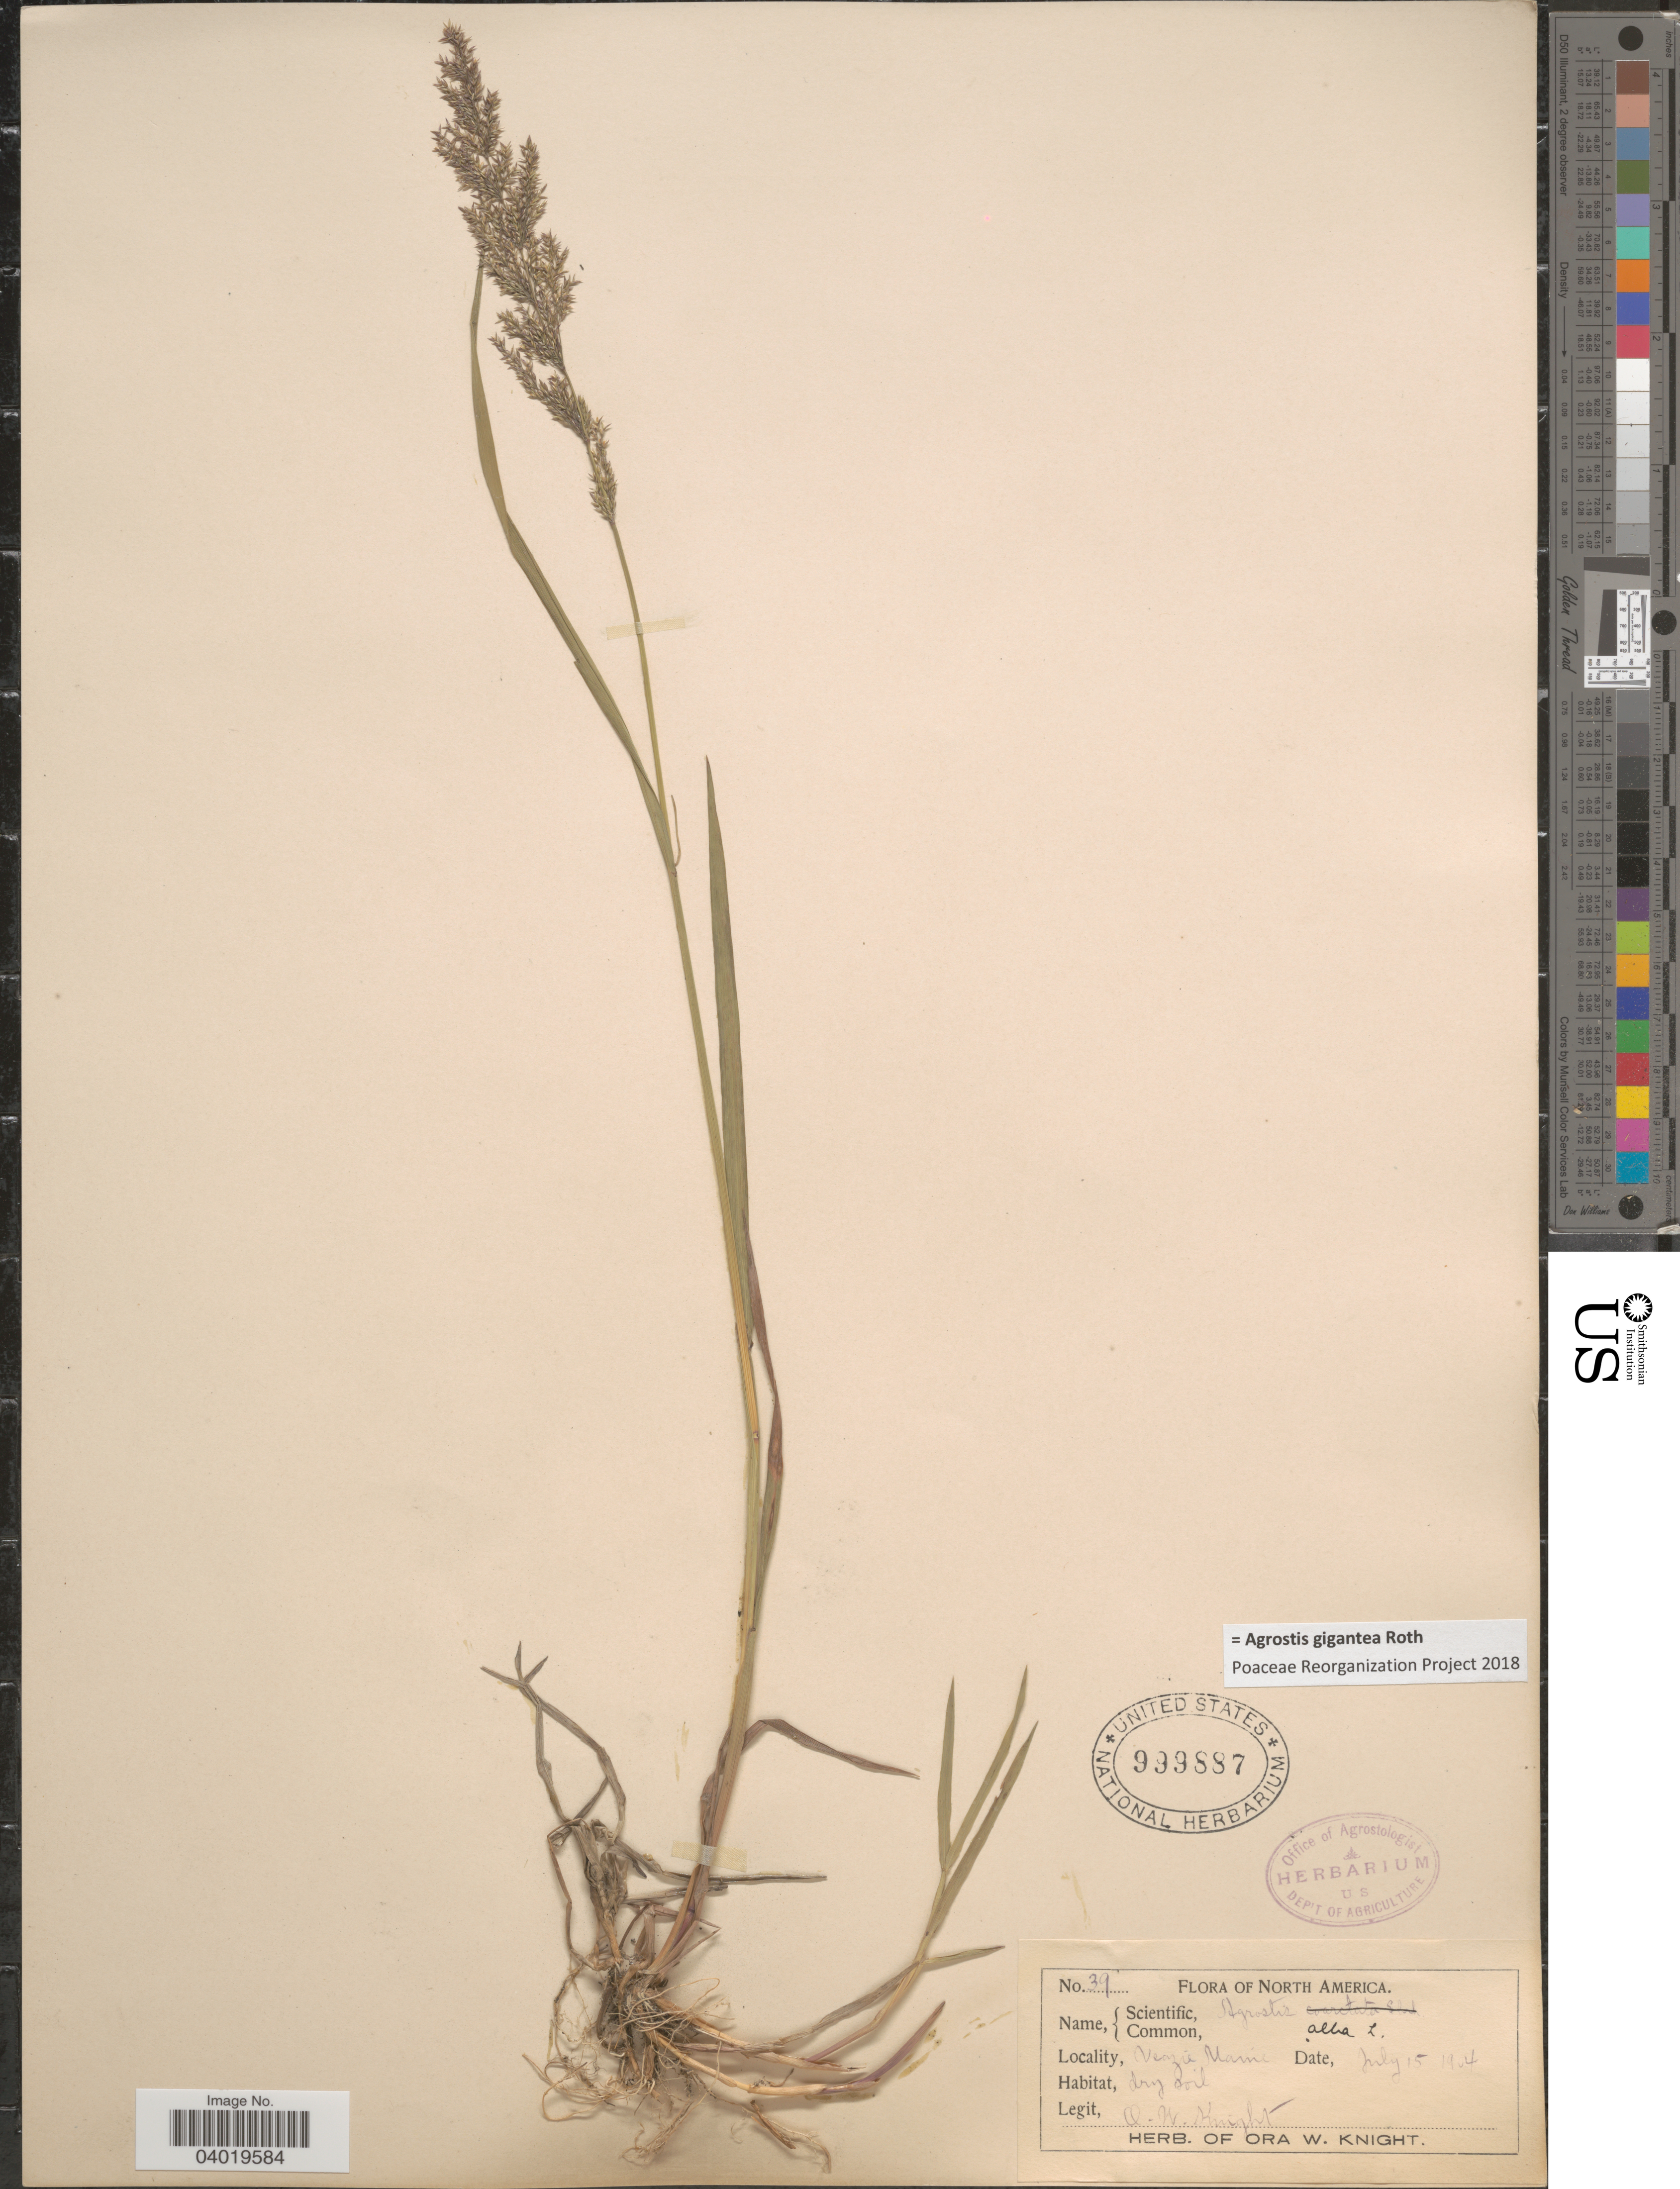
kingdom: Plantae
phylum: Tracheophyta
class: Liliopsida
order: Poales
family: Poaceae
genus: Agrostis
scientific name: Agrostis gigantea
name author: Roth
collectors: O. Knight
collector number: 39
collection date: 1904-07-15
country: United States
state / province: Maine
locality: Veazie.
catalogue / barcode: US 999887